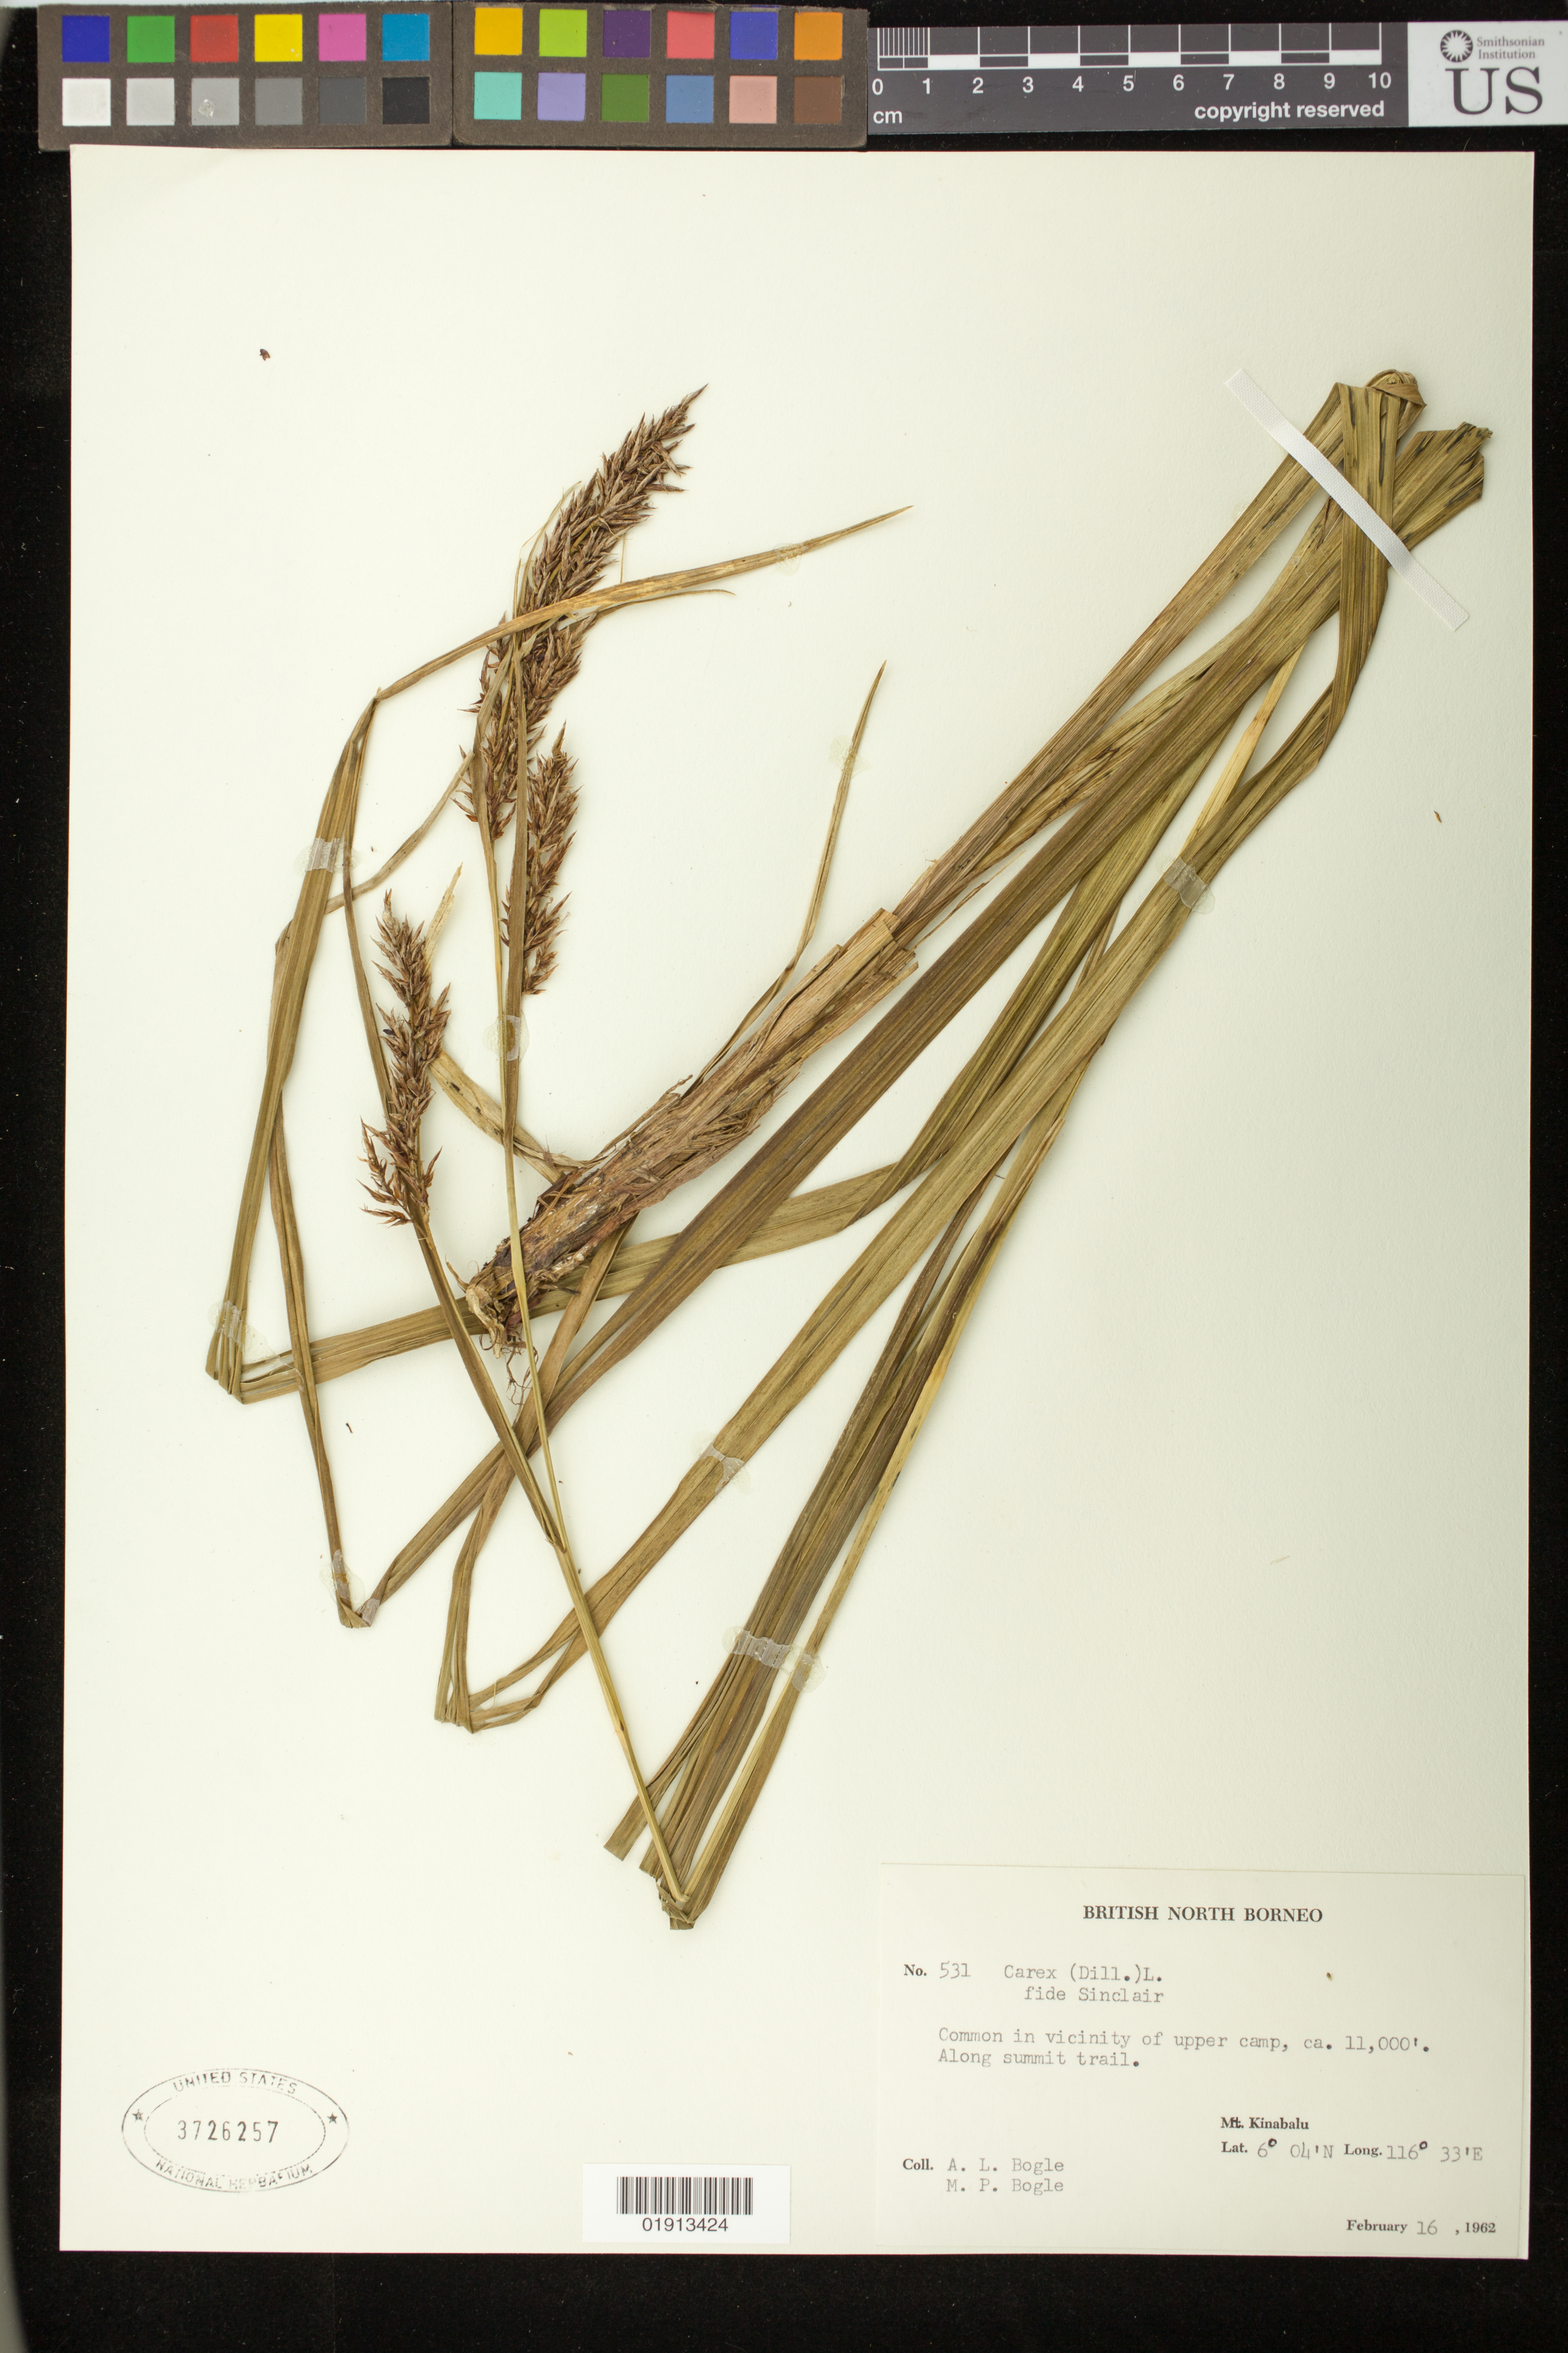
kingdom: Plantae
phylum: Tracheophyta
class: Liliopsida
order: Poales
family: Cyperaceae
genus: Carex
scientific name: Carex sp.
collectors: Bogle, A.L. & M. Bogle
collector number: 531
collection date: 1962-02-16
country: Malaysia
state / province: Sabah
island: Borneo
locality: British North Borneo, Mt Kinabalu, vicinity of upper camp, along summit trail.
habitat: Along summit trail.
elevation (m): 3353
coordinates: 6 04 N, 116 33 E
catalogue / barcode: US 3726257